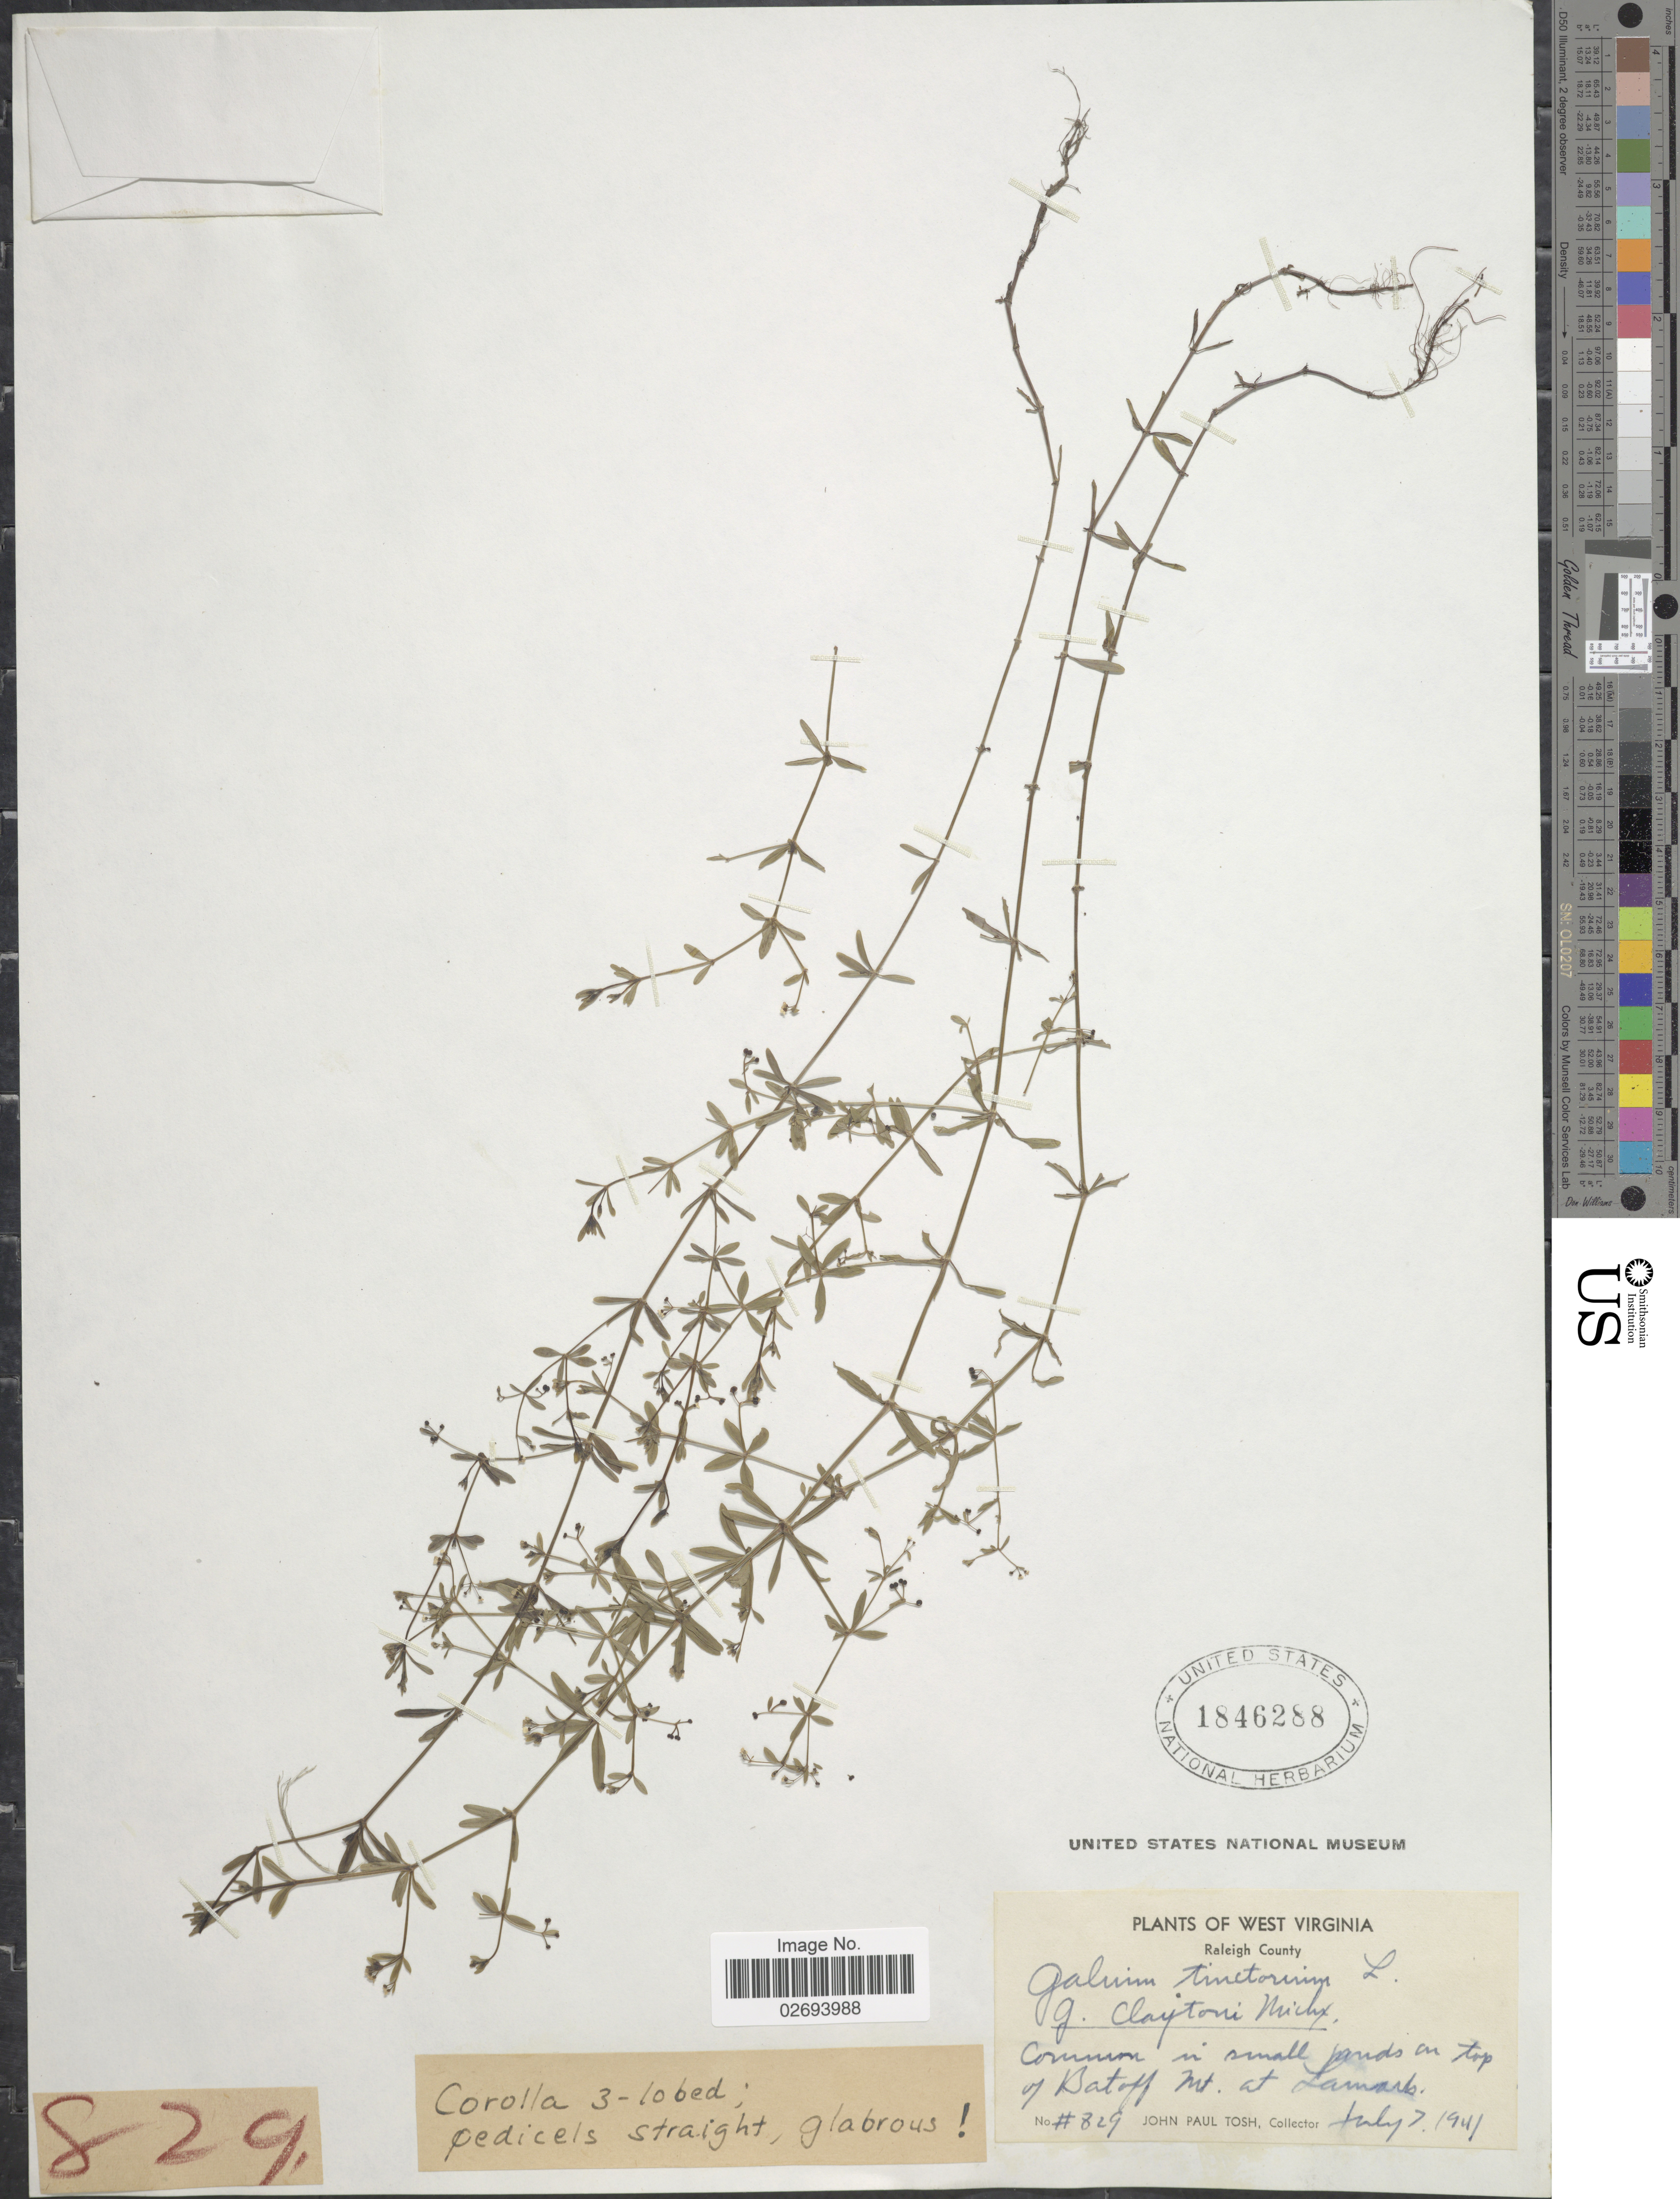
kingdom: Plantae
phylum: Tracheophyta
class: Magnoliopsida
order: Gentianales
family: Rubiaceae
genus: Galium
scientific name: Galium tinctorium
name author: (L.) Scop.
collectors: J. Tosh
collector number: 829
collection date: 1941-07-07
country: United States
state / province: West Virginia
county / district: Raleigh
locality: Raleigh County. Common in small ponds on top of Batoff Mt. at Lamark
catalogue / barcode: US 1846288